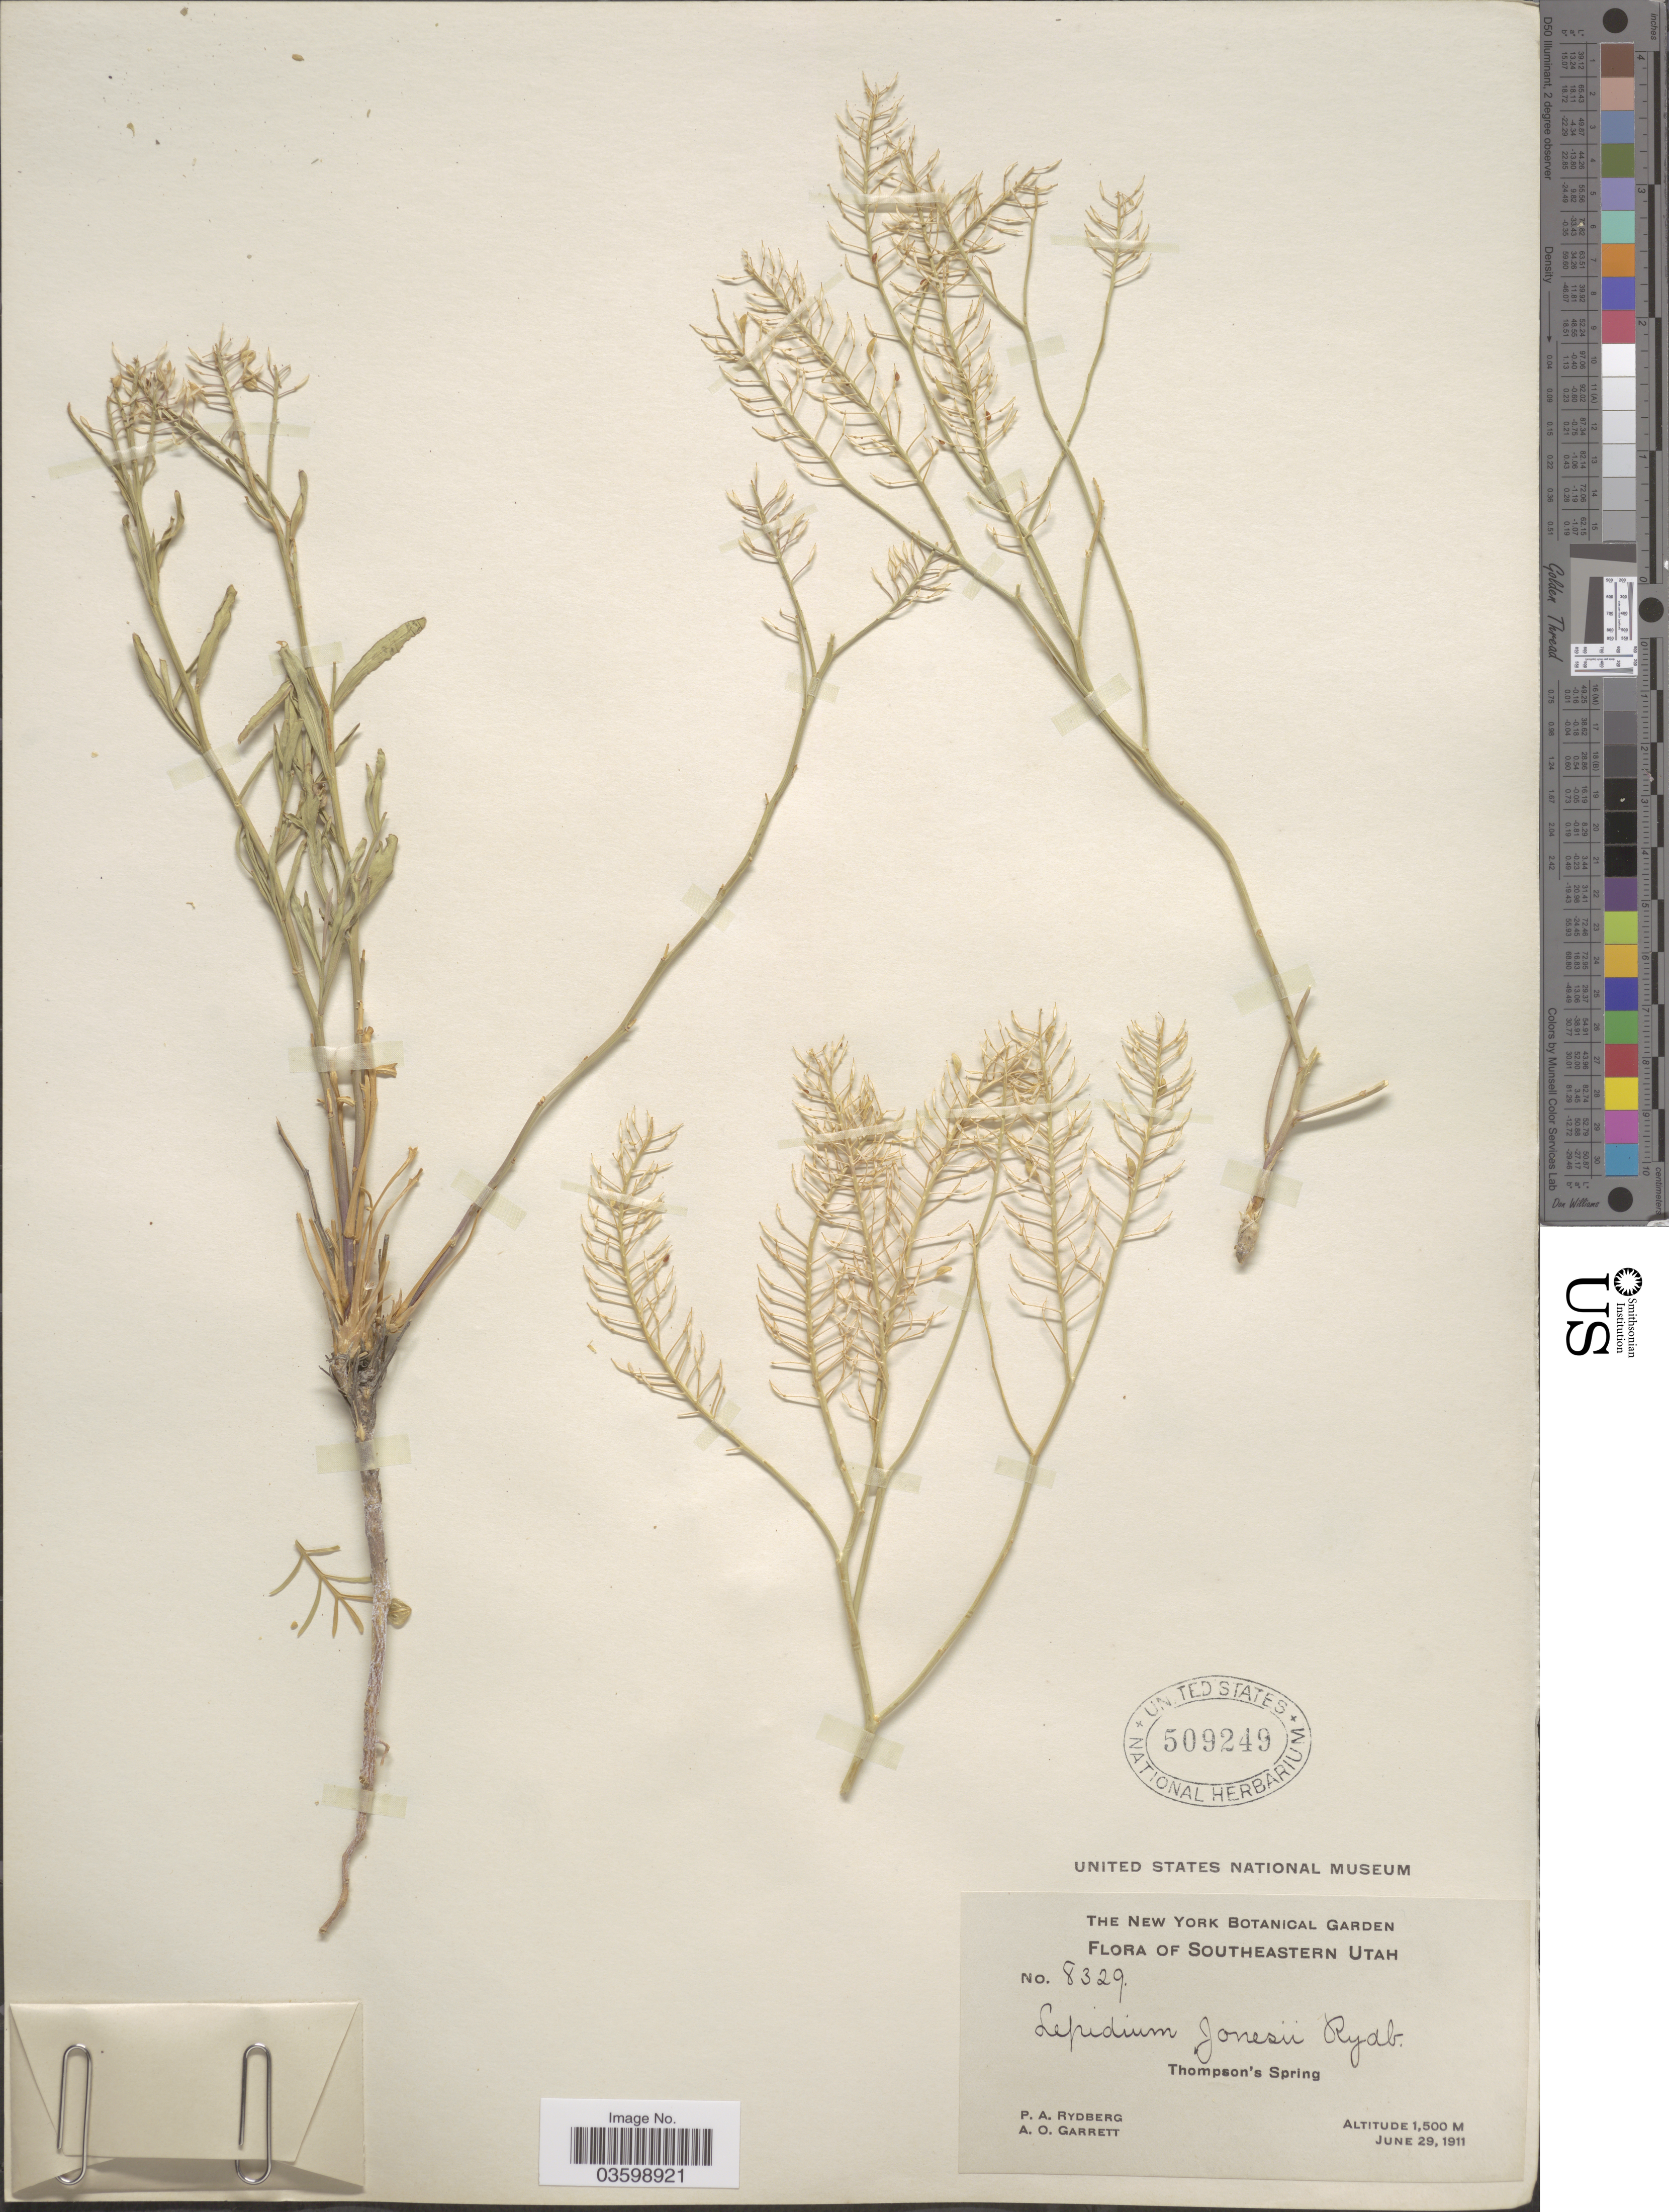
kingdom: Plantae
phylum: Tracheophyta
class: Magnoliopsida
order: Brassicales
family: Brassicaceae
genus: Lepidium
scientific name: Lepidium montanum var. jonesii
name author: (Rydb.) C.L. Hitchc.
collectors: P. A. Rydberg & A. O. Garrett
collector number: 8329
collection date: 1911-06-29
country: United States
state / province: Utah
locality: Southeastern Utah. Thompson's Spring.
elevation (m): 1500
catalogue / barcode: US 5092749